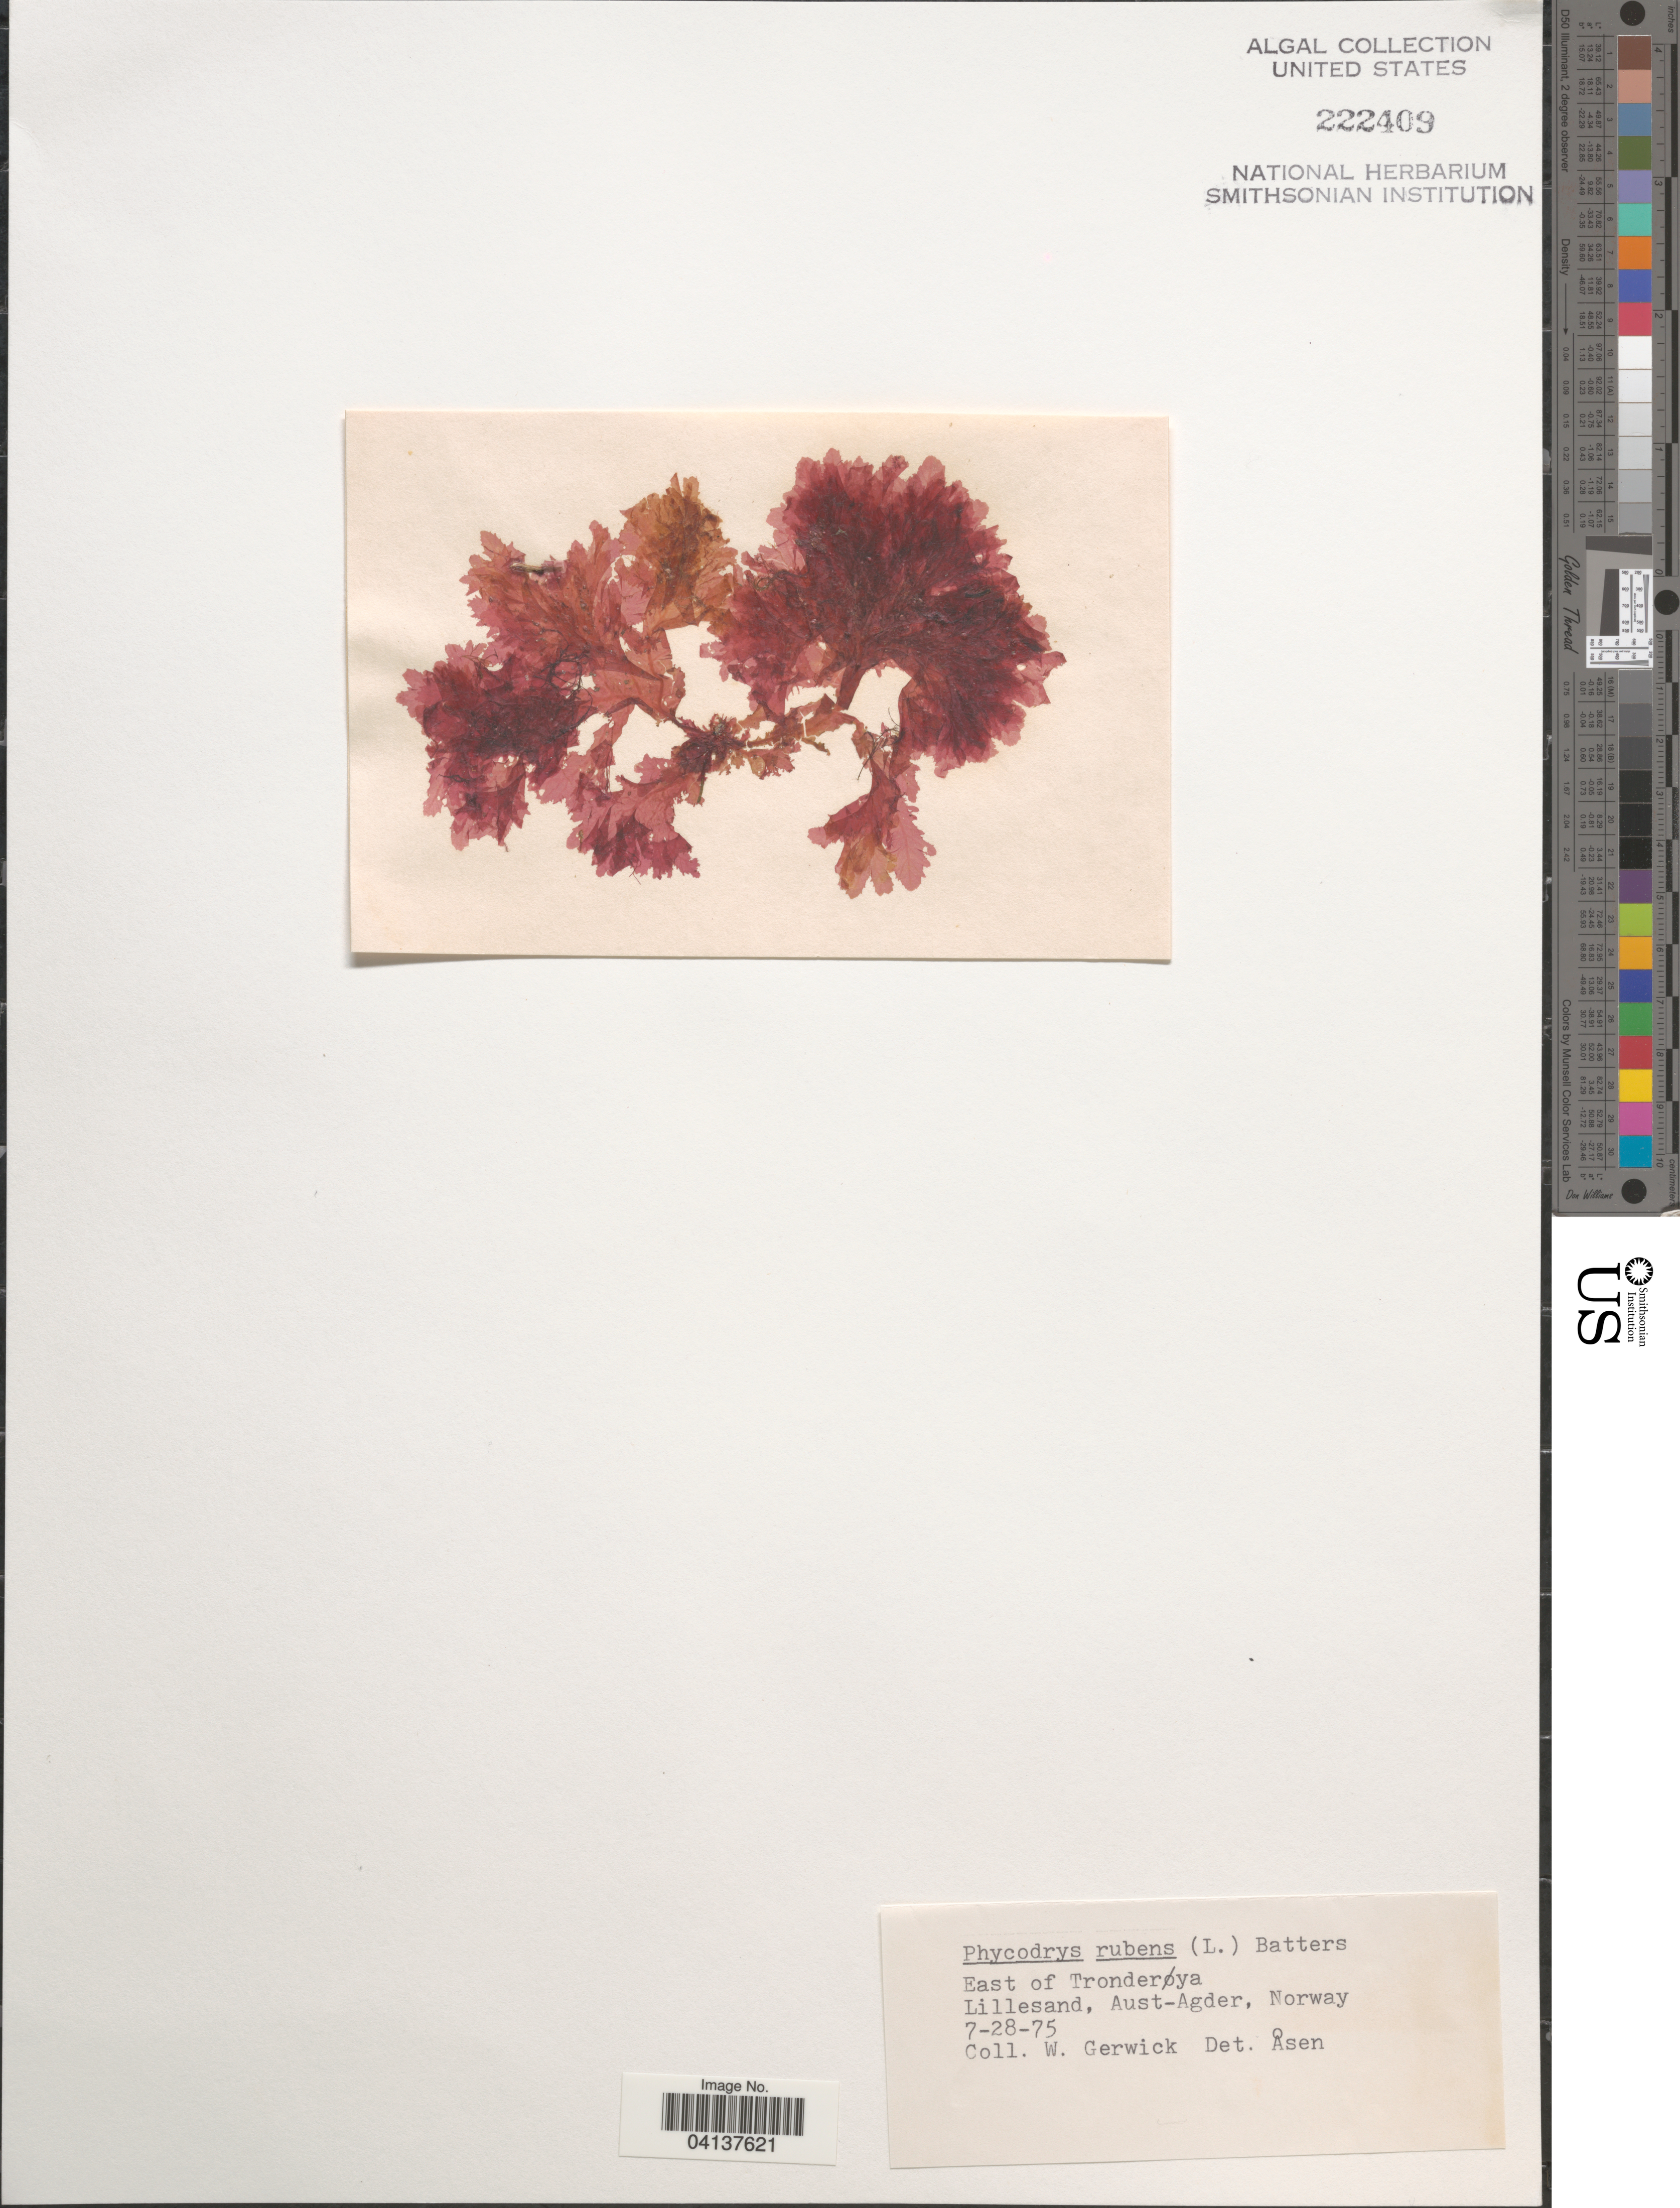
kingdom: Plantae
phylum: Rhodophyta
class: Florideophyceae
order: Ceramiales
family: Delesseriaceae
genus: Phycodrys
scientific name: Phycodrys rubens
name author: (L.) Batters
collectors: W. Gerwick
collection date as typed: Transcribed d/m/y: 28/7/75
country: Norway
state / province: Aust-Agder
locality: East of Tronderøya. Lillesand.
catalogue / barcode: US 222409